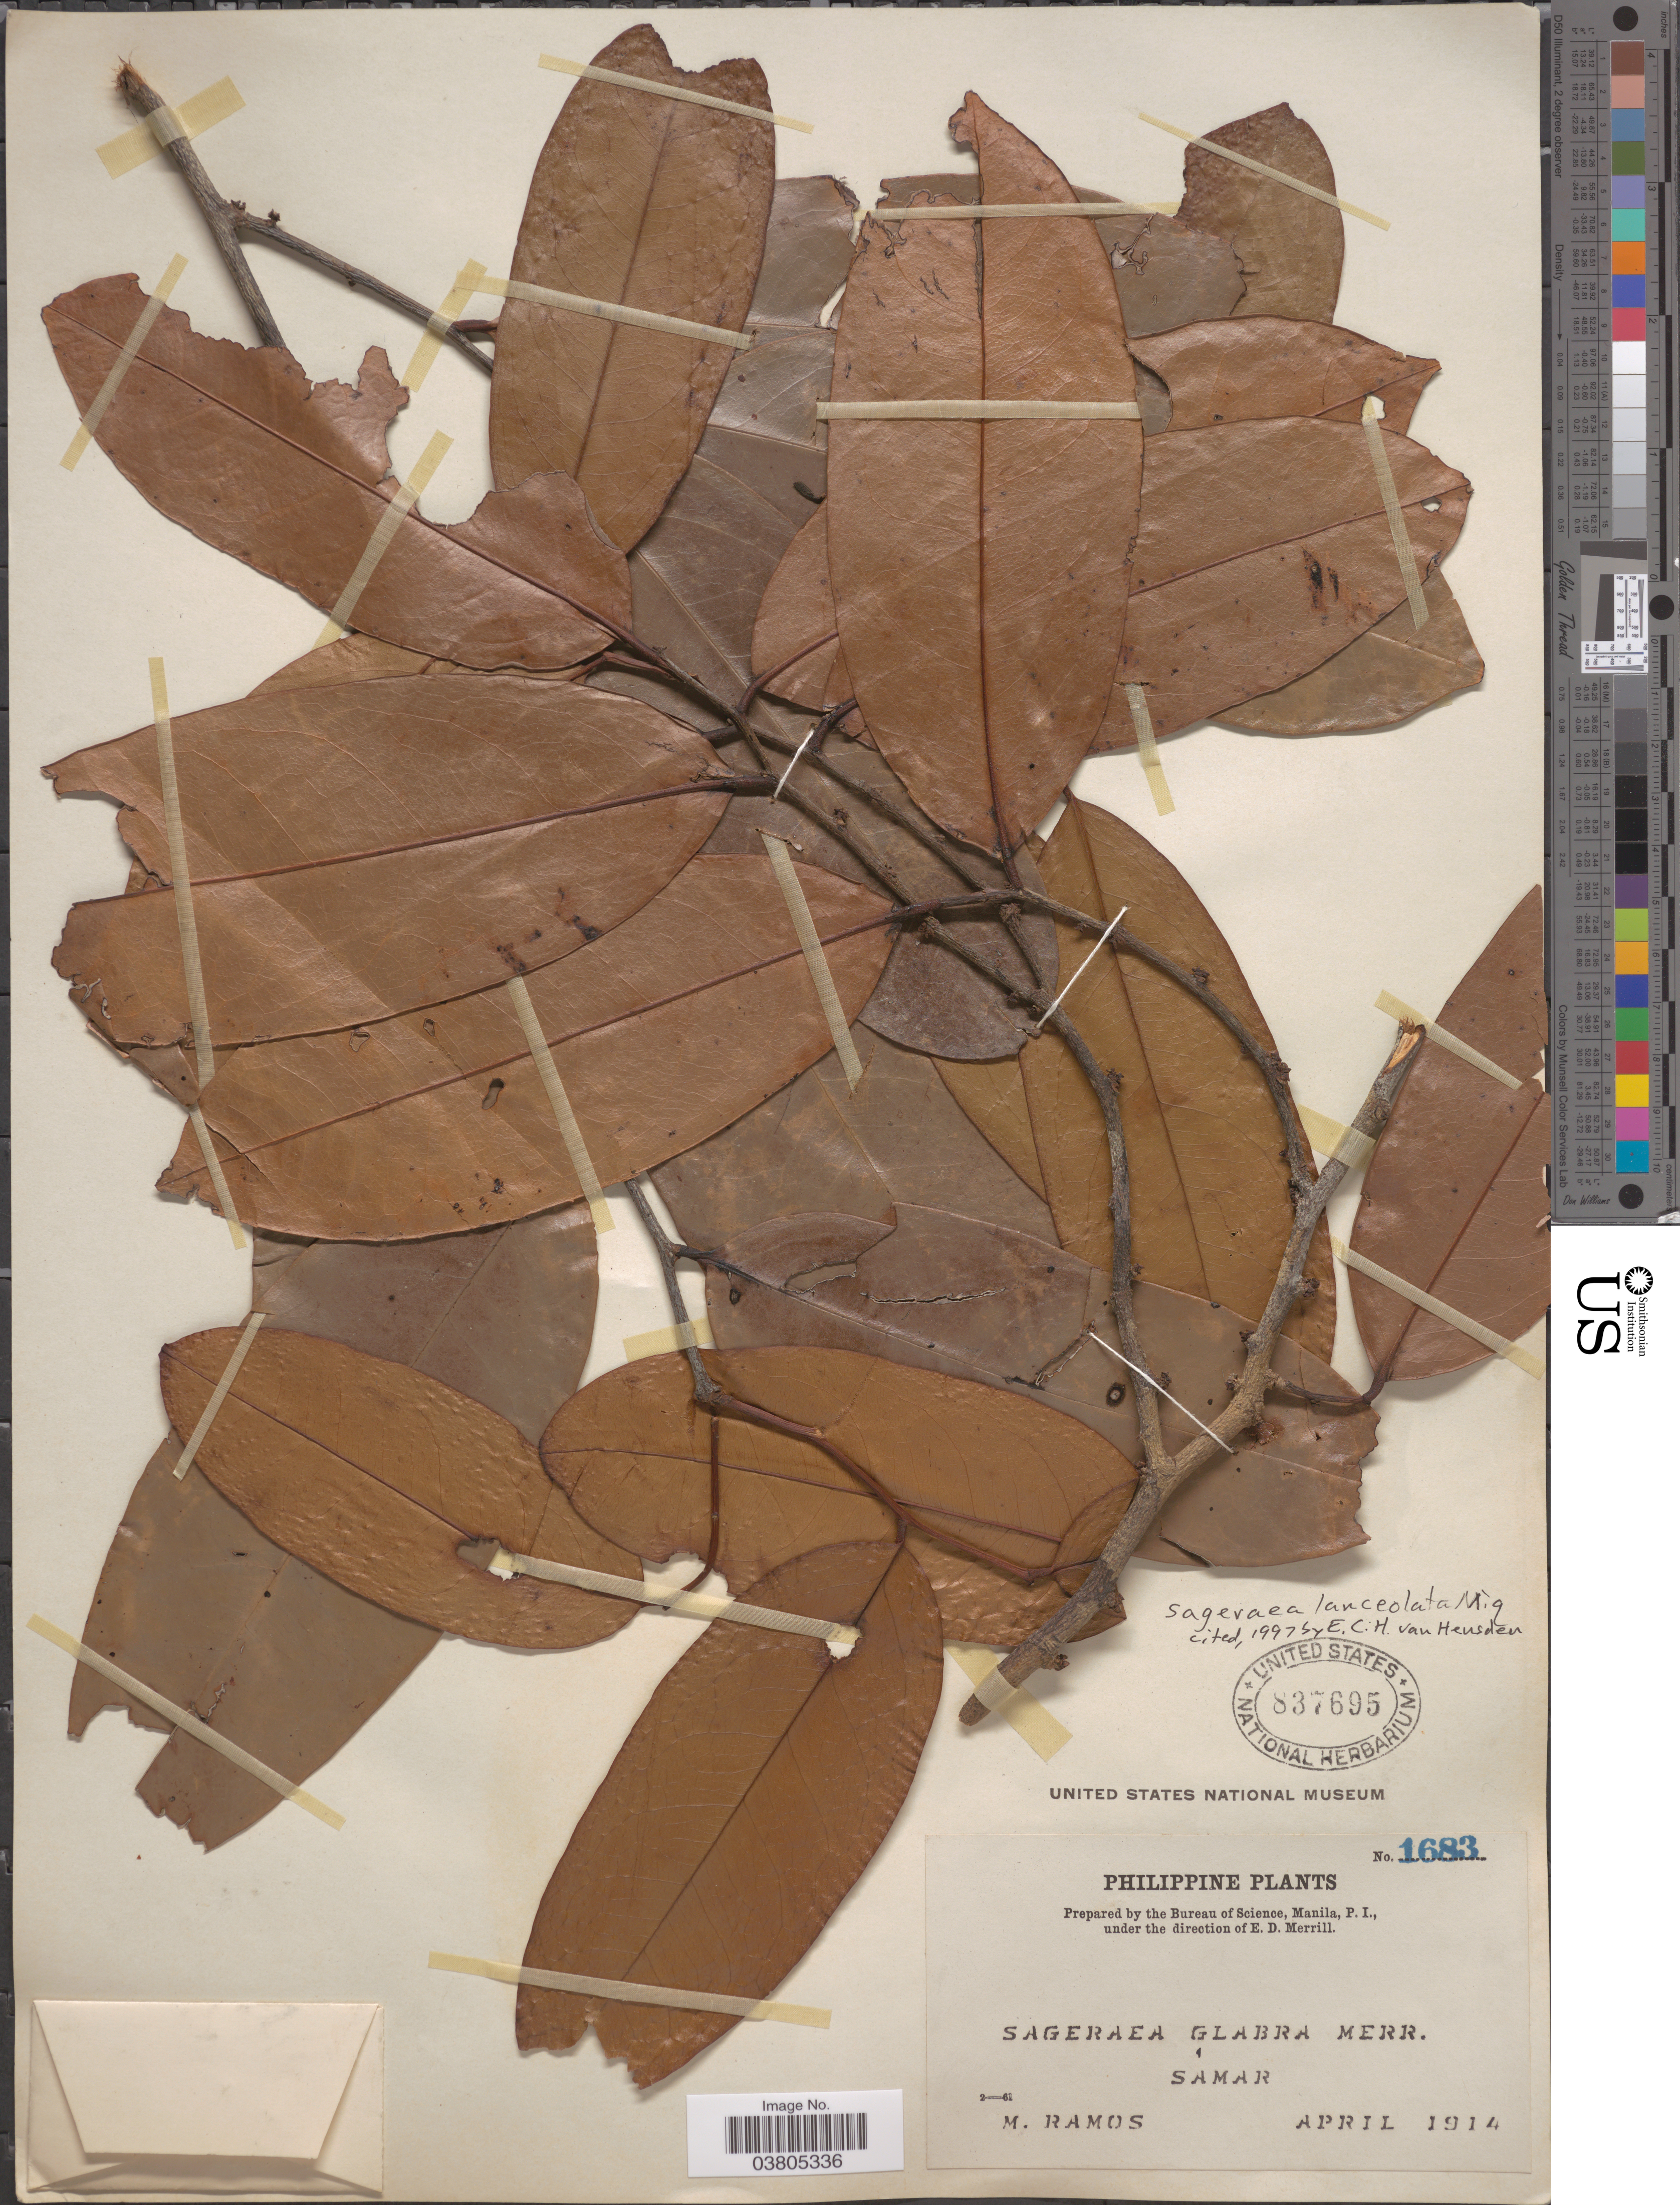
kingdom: Plantae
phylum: Tracheophyta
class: Magnoliopsida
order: Magnoliales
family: Annonaceae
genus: Sageraea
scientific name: Sageraea lanceolata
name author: Miq.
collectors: M. Ramos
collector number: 1683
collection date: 1914-04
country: Philippines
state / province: Eastern Visayas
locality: Samar.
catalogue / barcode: US 837695